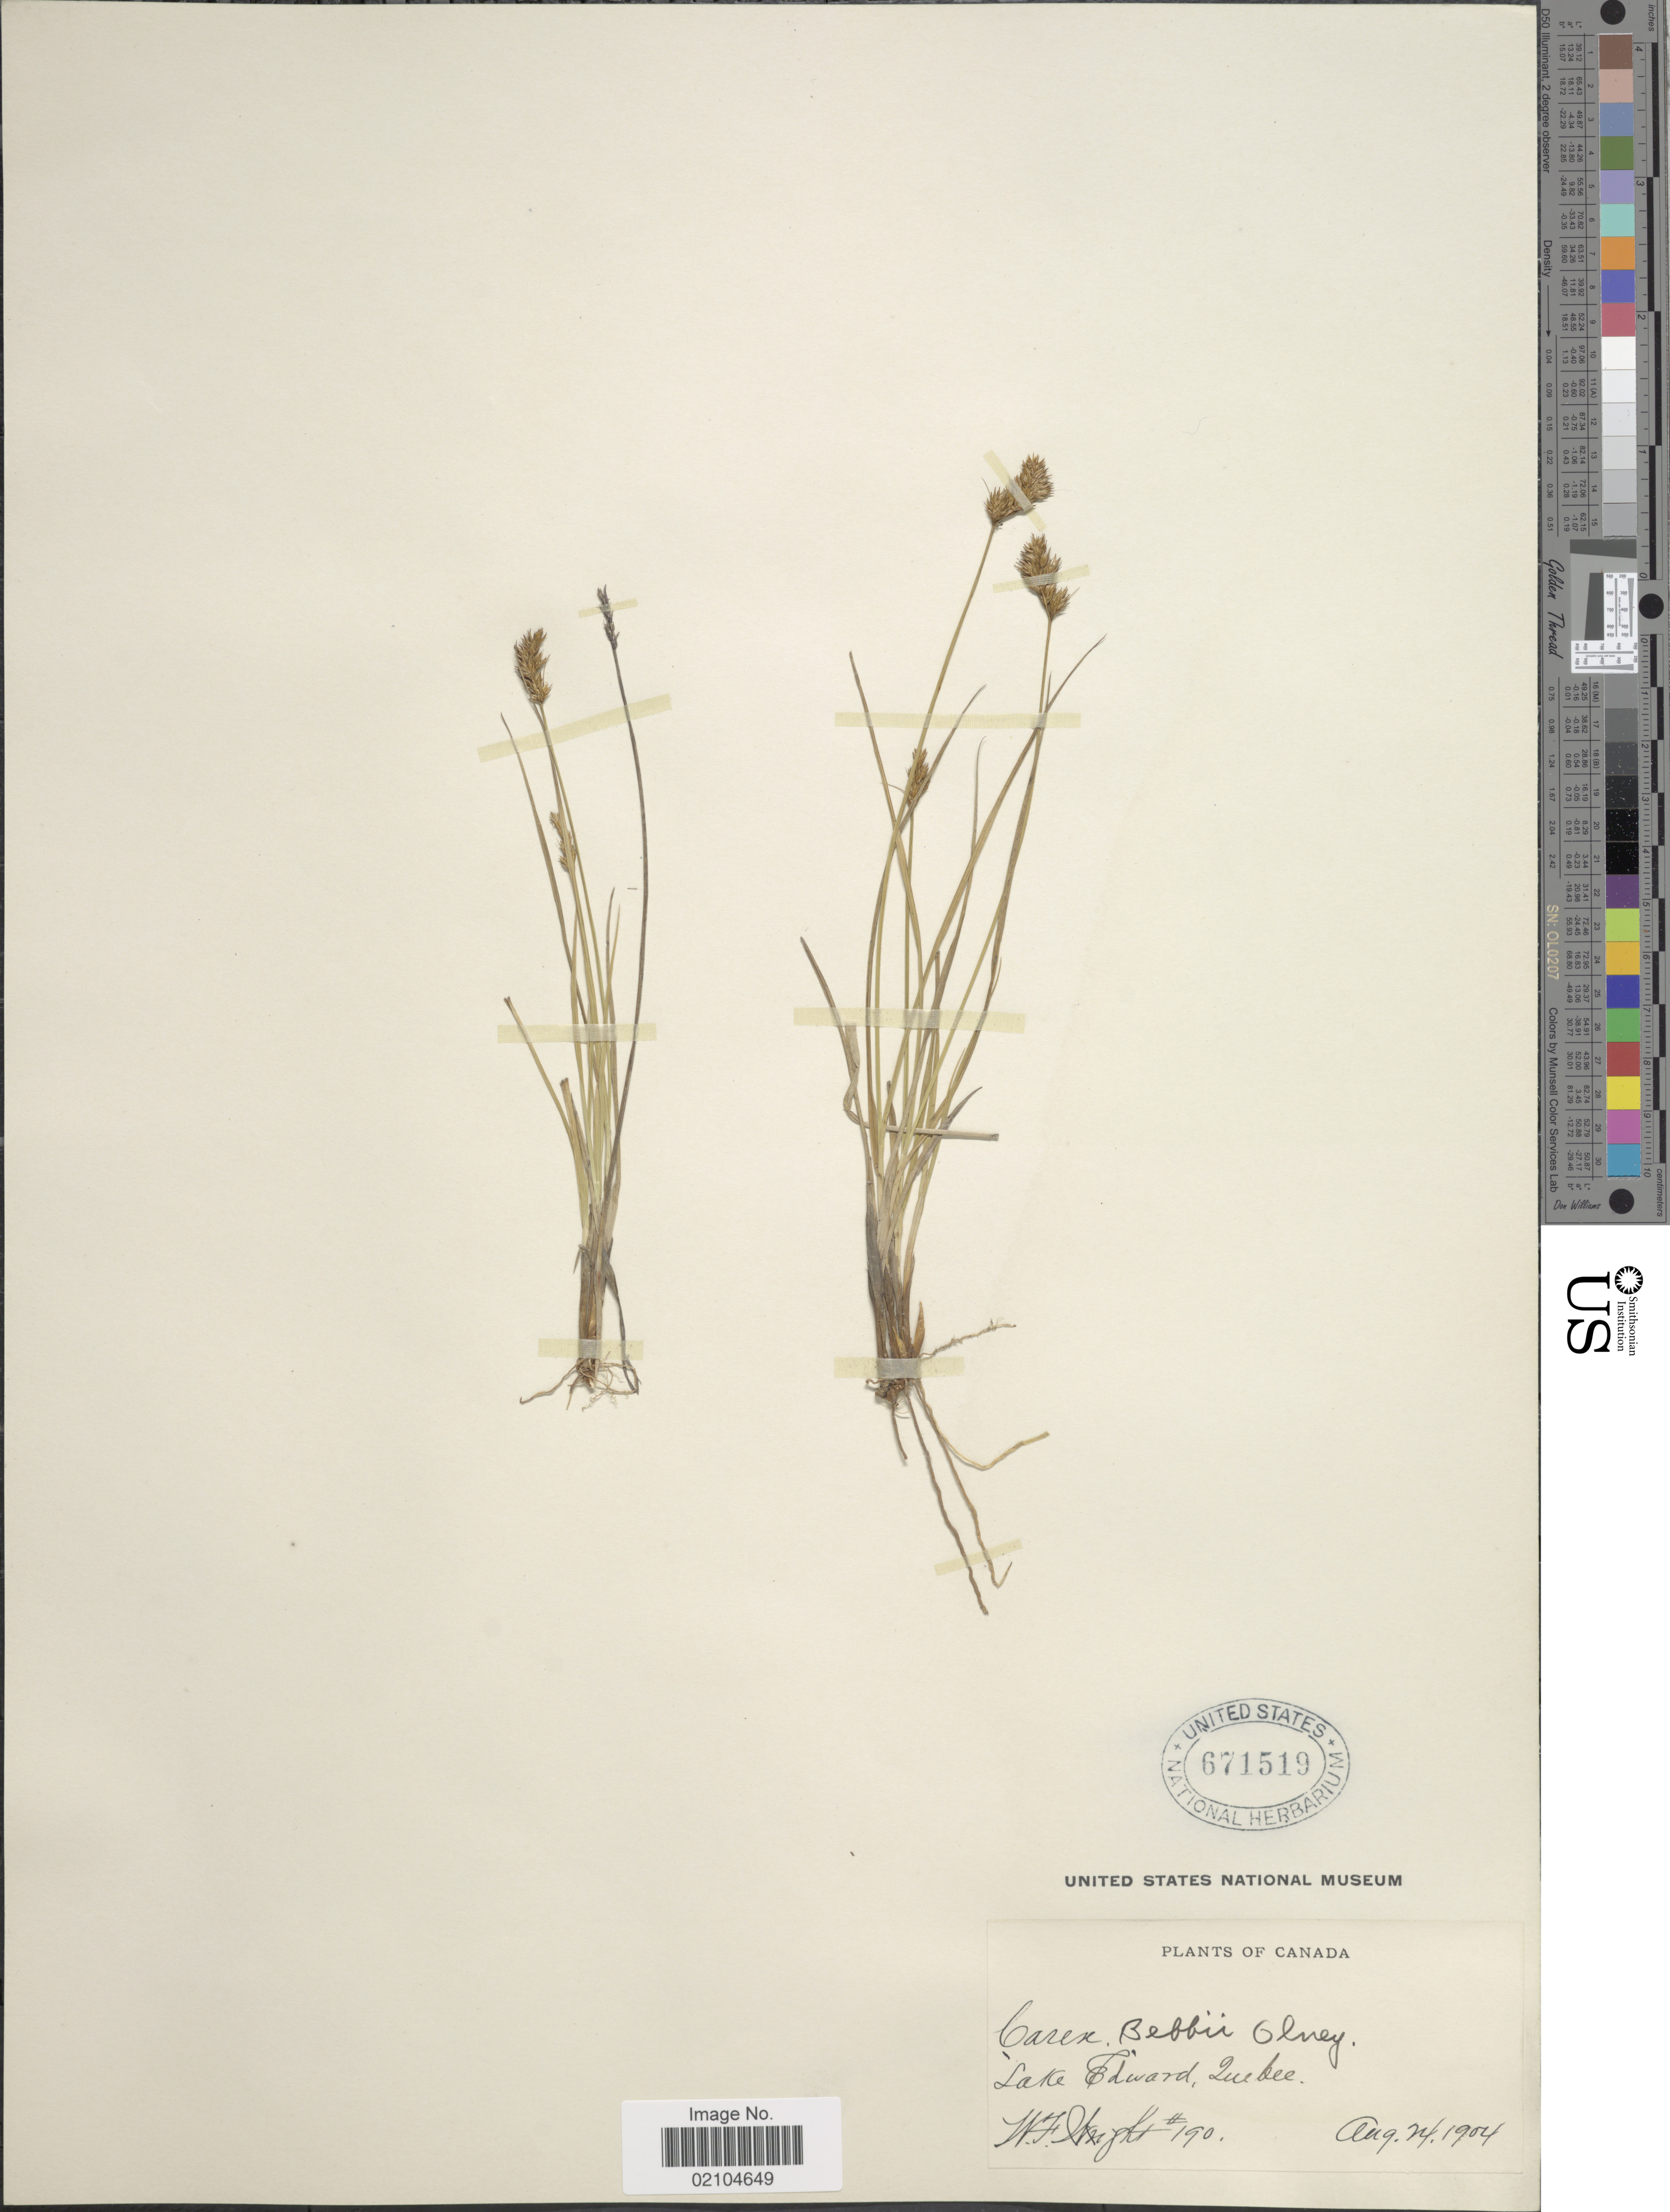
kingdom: Plantae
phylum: Tracheophyta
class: Liliopsida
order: Poales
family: Cyperaceae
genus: Carex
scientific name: Carex bebbii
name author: (L.H. Bailey) Olney ex Fernald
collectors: W. F. Wright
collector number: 190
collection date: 1904-08-24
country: Canada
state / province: Quebec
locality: Lake Edward, Quebec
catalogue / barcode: US 671519